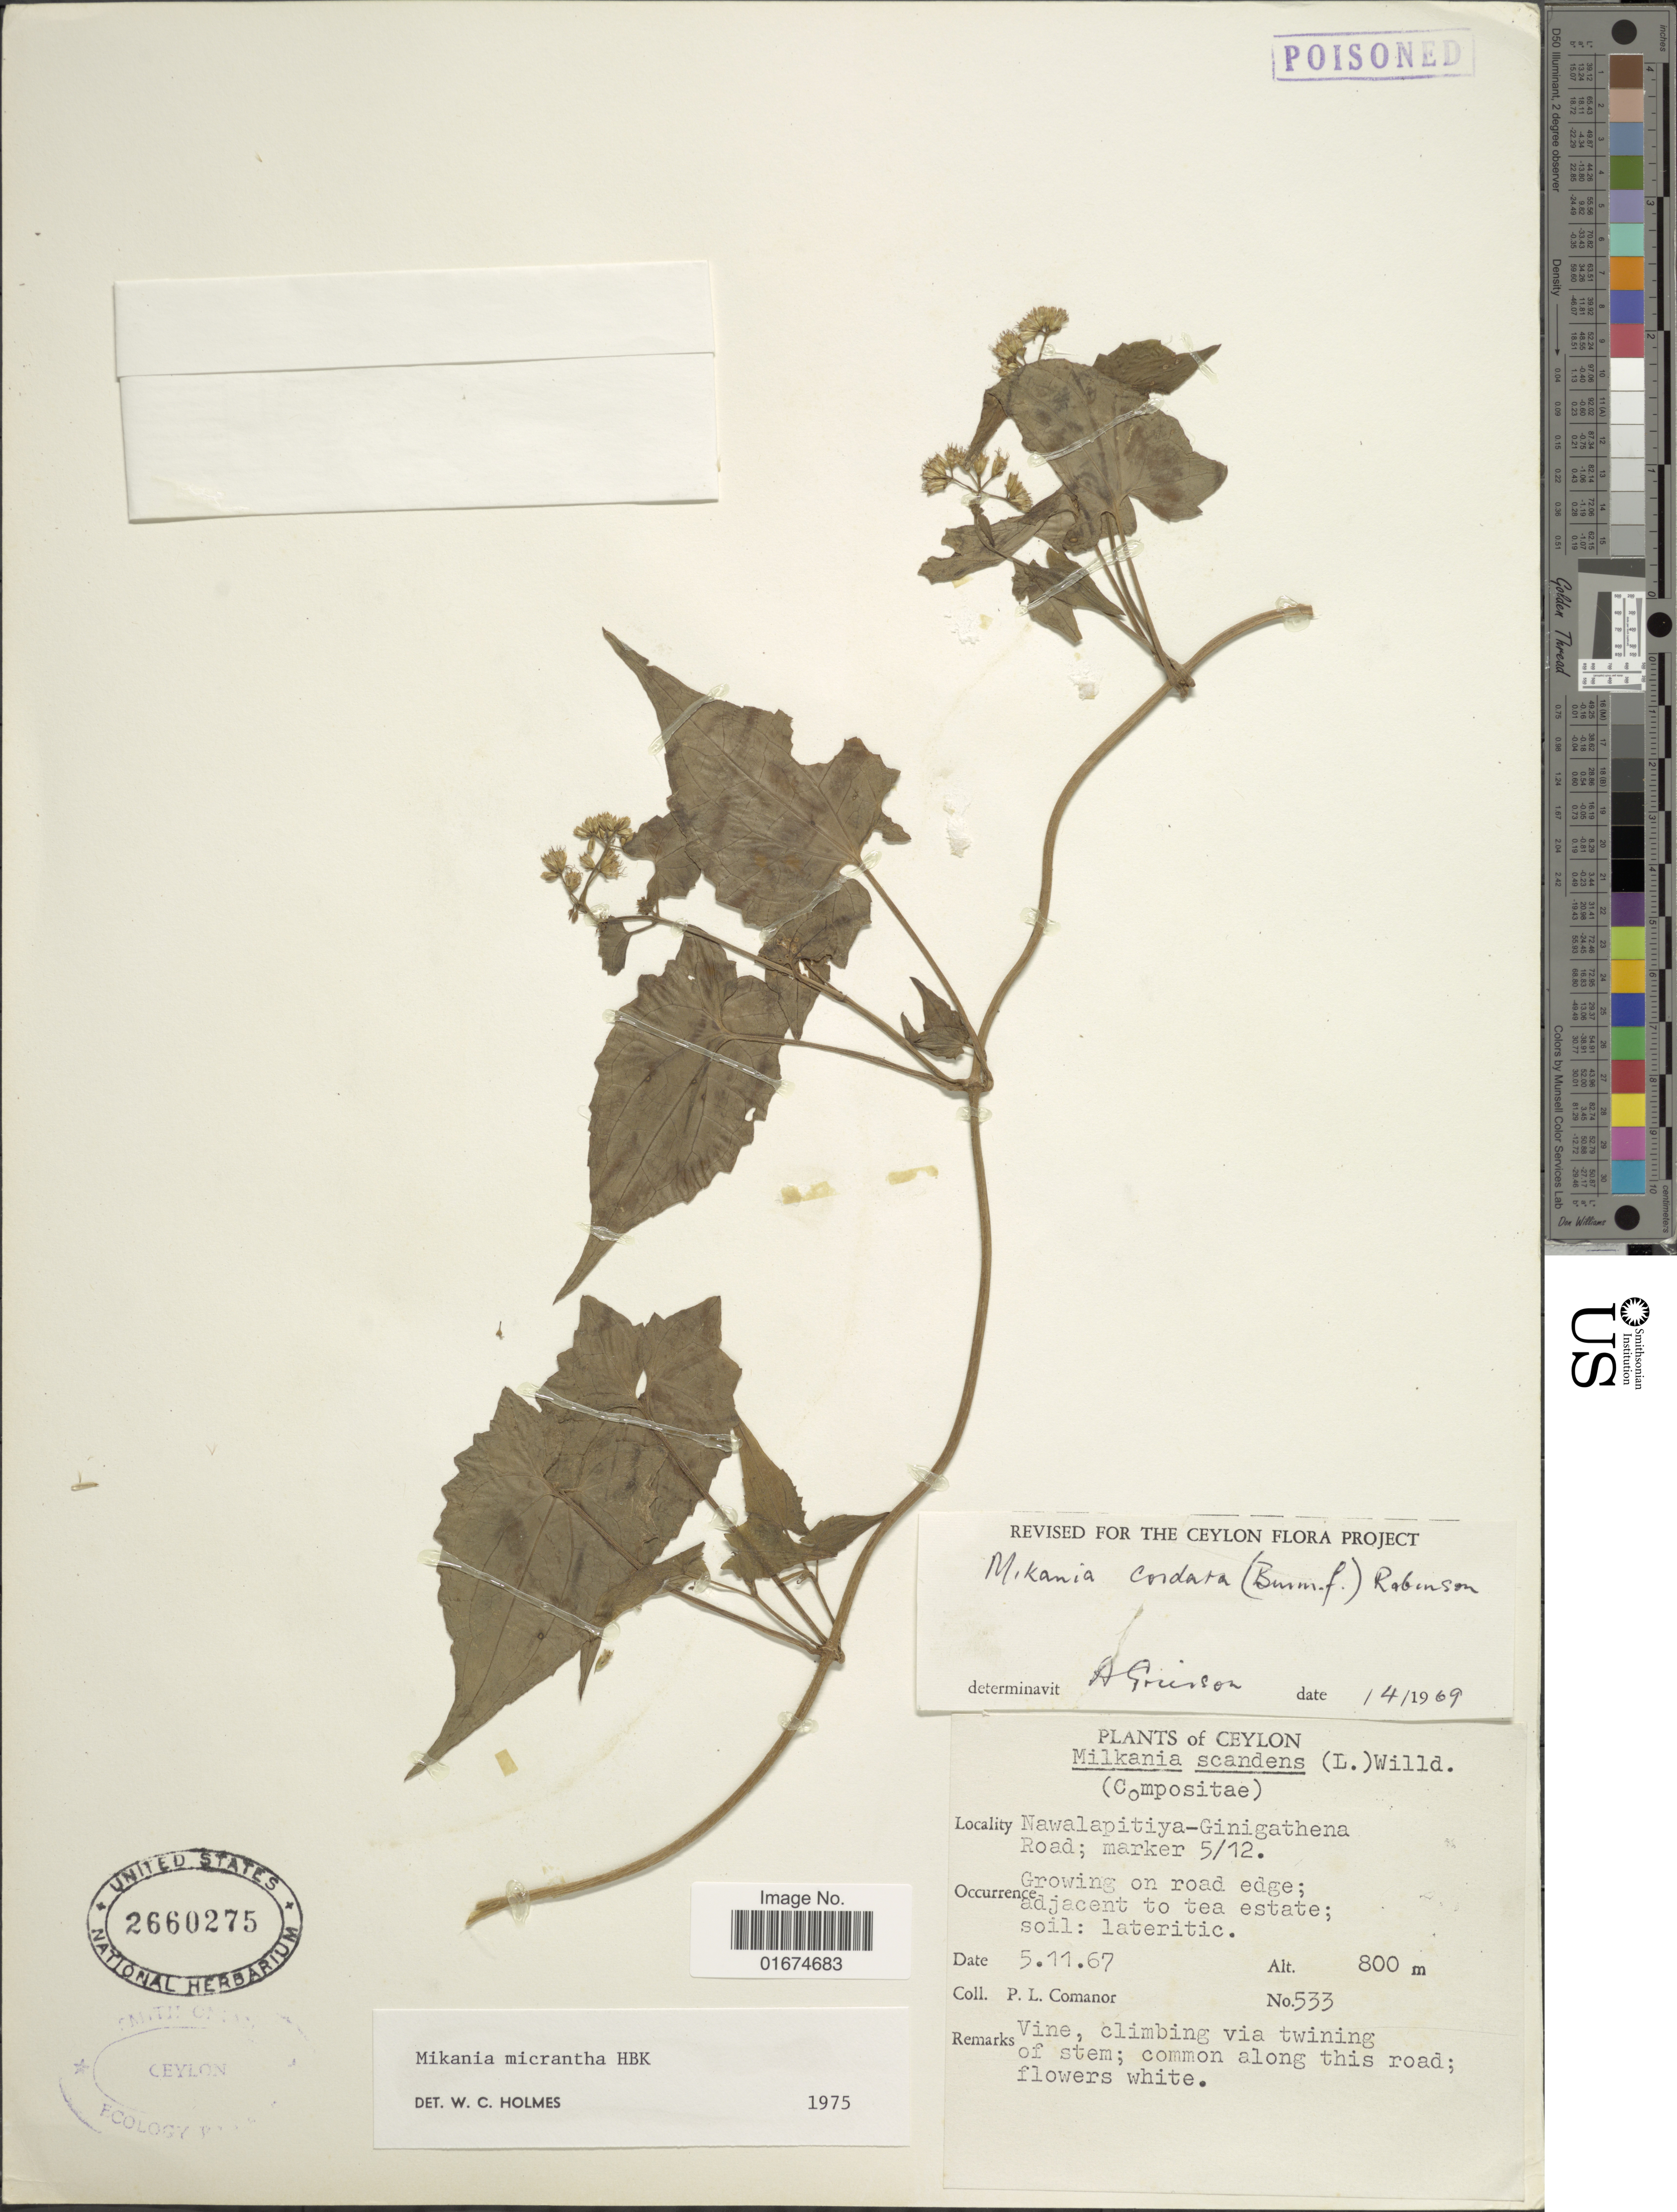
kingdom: Plantae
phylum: Tracheophyta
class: Magnoliopsida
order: Asterales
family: Asteraceae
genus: Mikania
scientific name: Mikania micrantha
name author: Kunth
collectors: P. Comanor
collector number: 533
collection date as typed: Transcribed d/m/y: 5/11/67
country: Sri Lanka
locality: Ceylon, Nawalpitiya - Ginigathena Road; marker 5/12, Growing on road edge; adjacent to tea estate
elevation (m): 800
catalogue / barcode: US 2660275